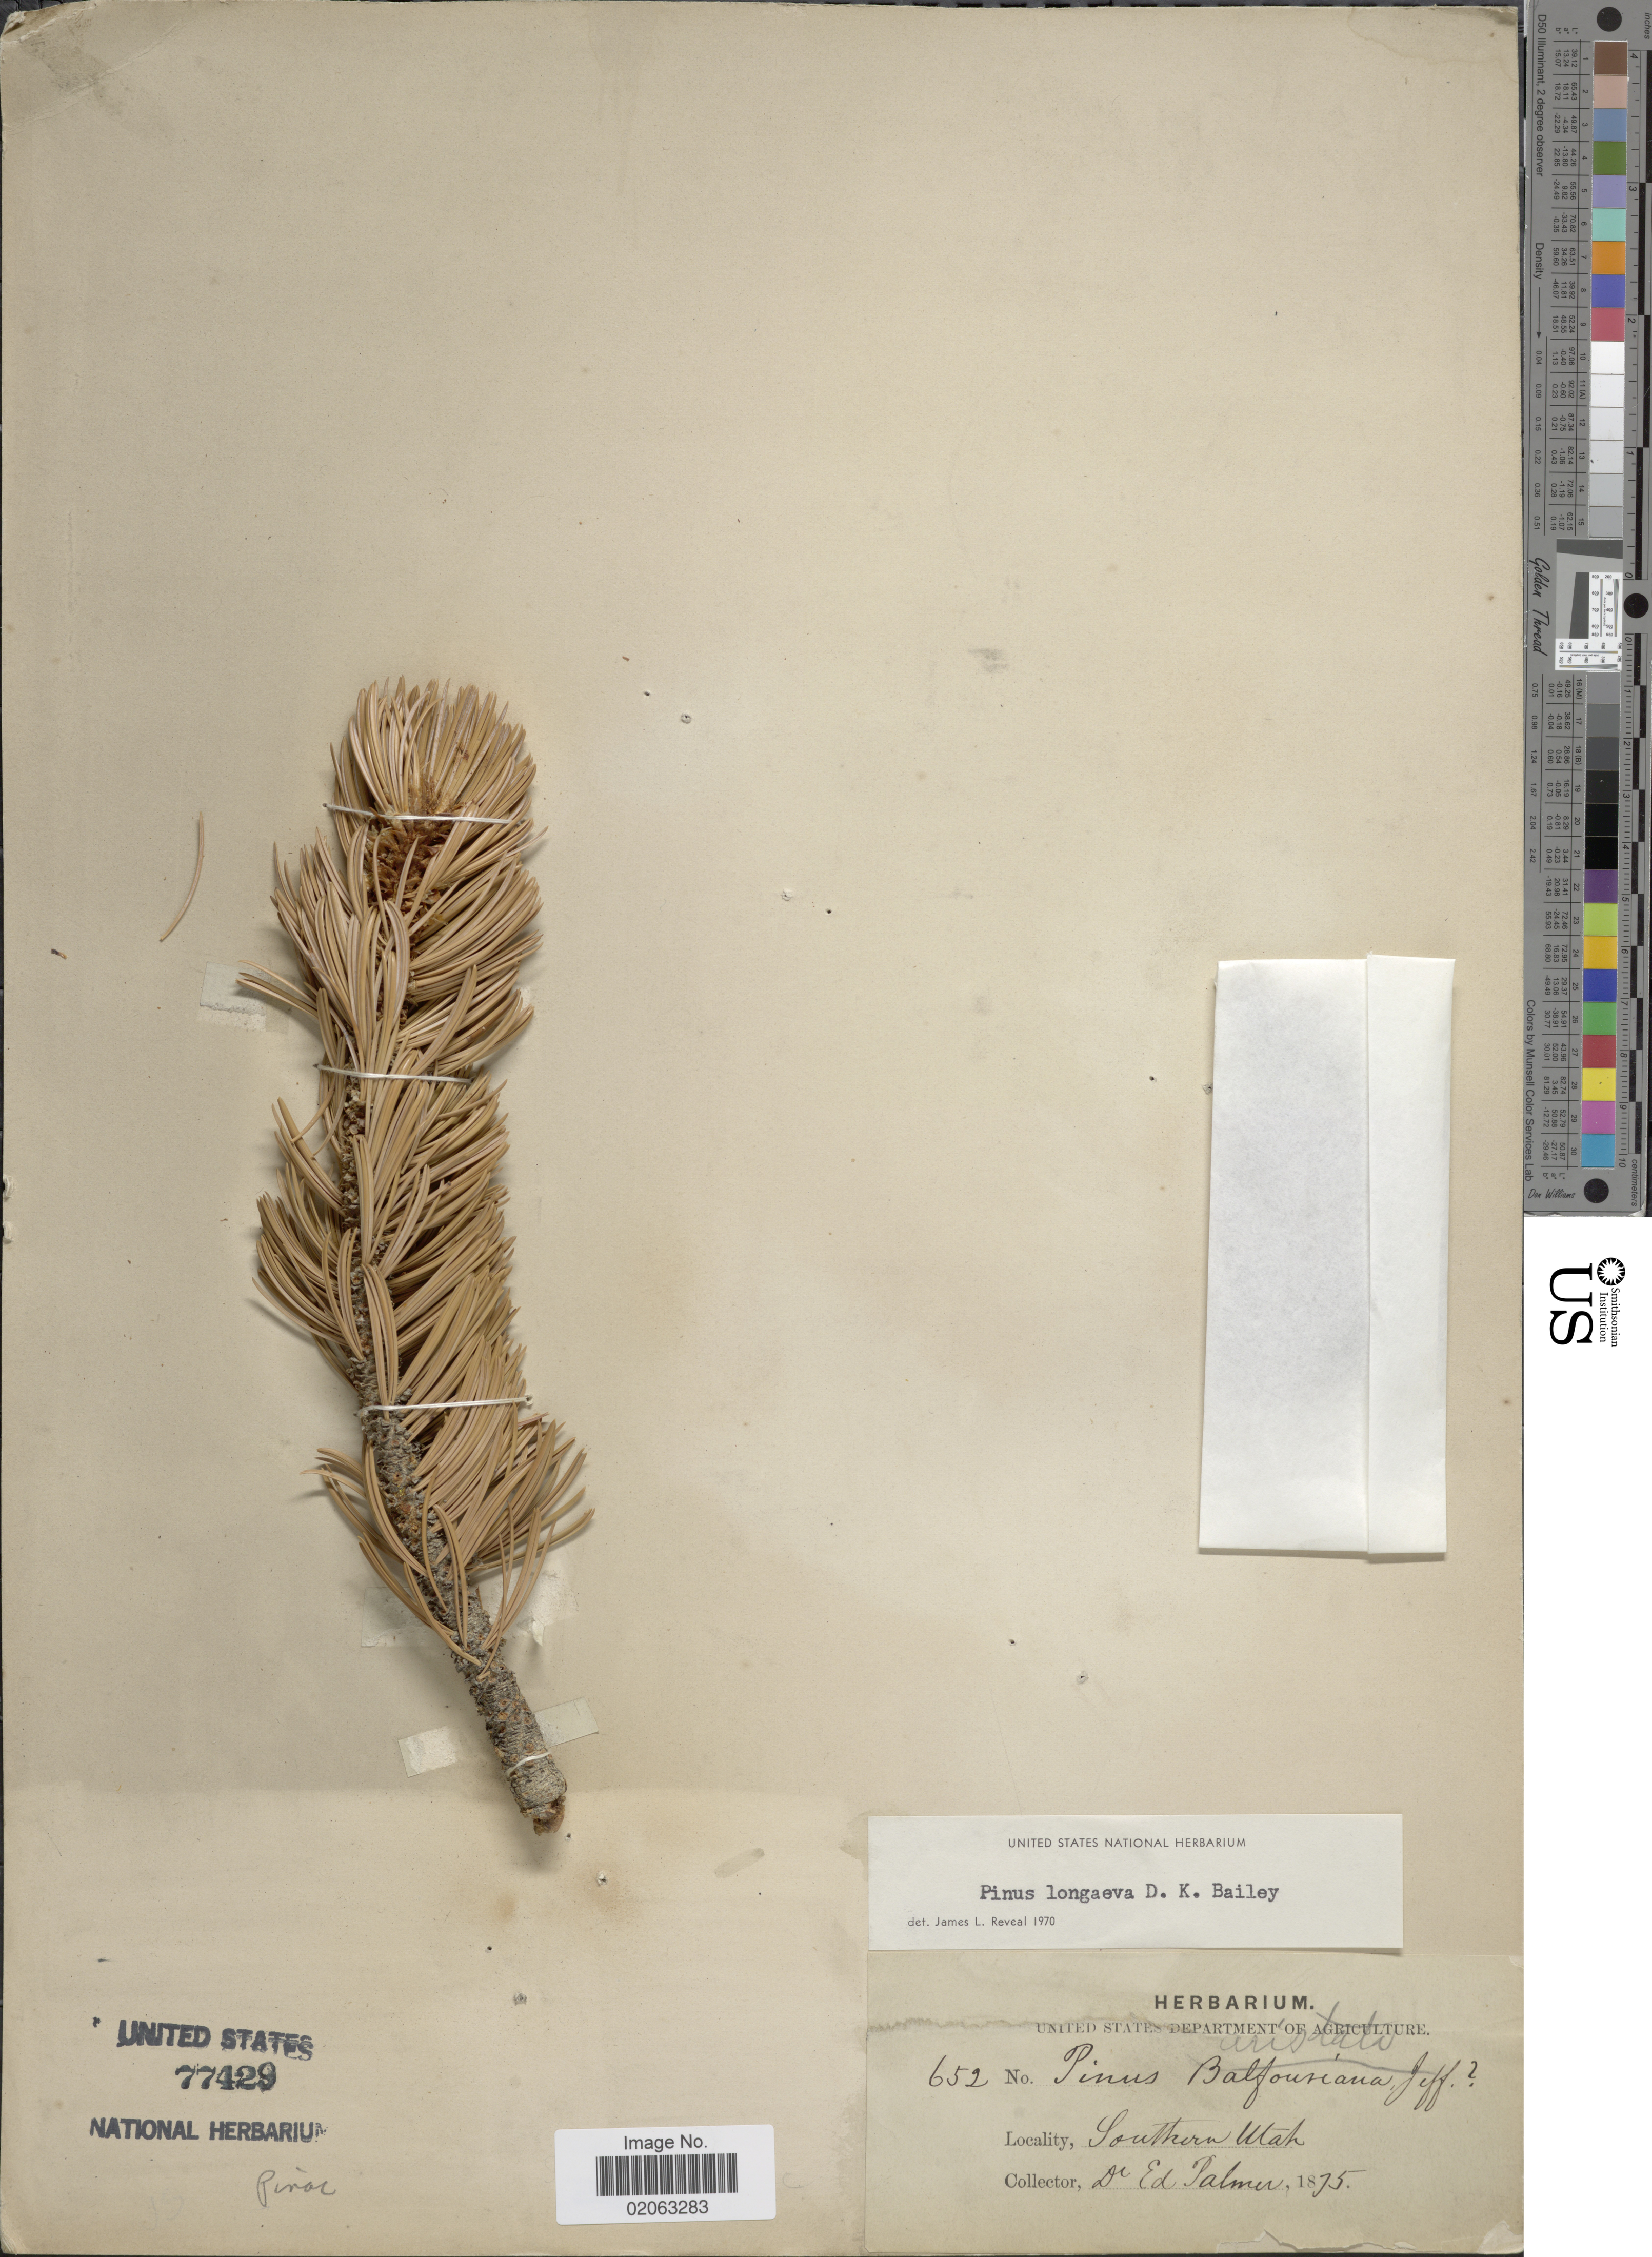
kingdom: Plantae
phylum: Tracheophyta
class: Pinopsida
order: Pinales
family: Pinaceae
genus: Pinus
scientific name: Pinus aristata var. longaeva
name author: (D.K. Bailey) Little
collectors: E. Palmer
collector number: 652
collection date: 1875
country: United States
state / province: Utah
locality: Southern Utah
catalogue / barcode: US 77429